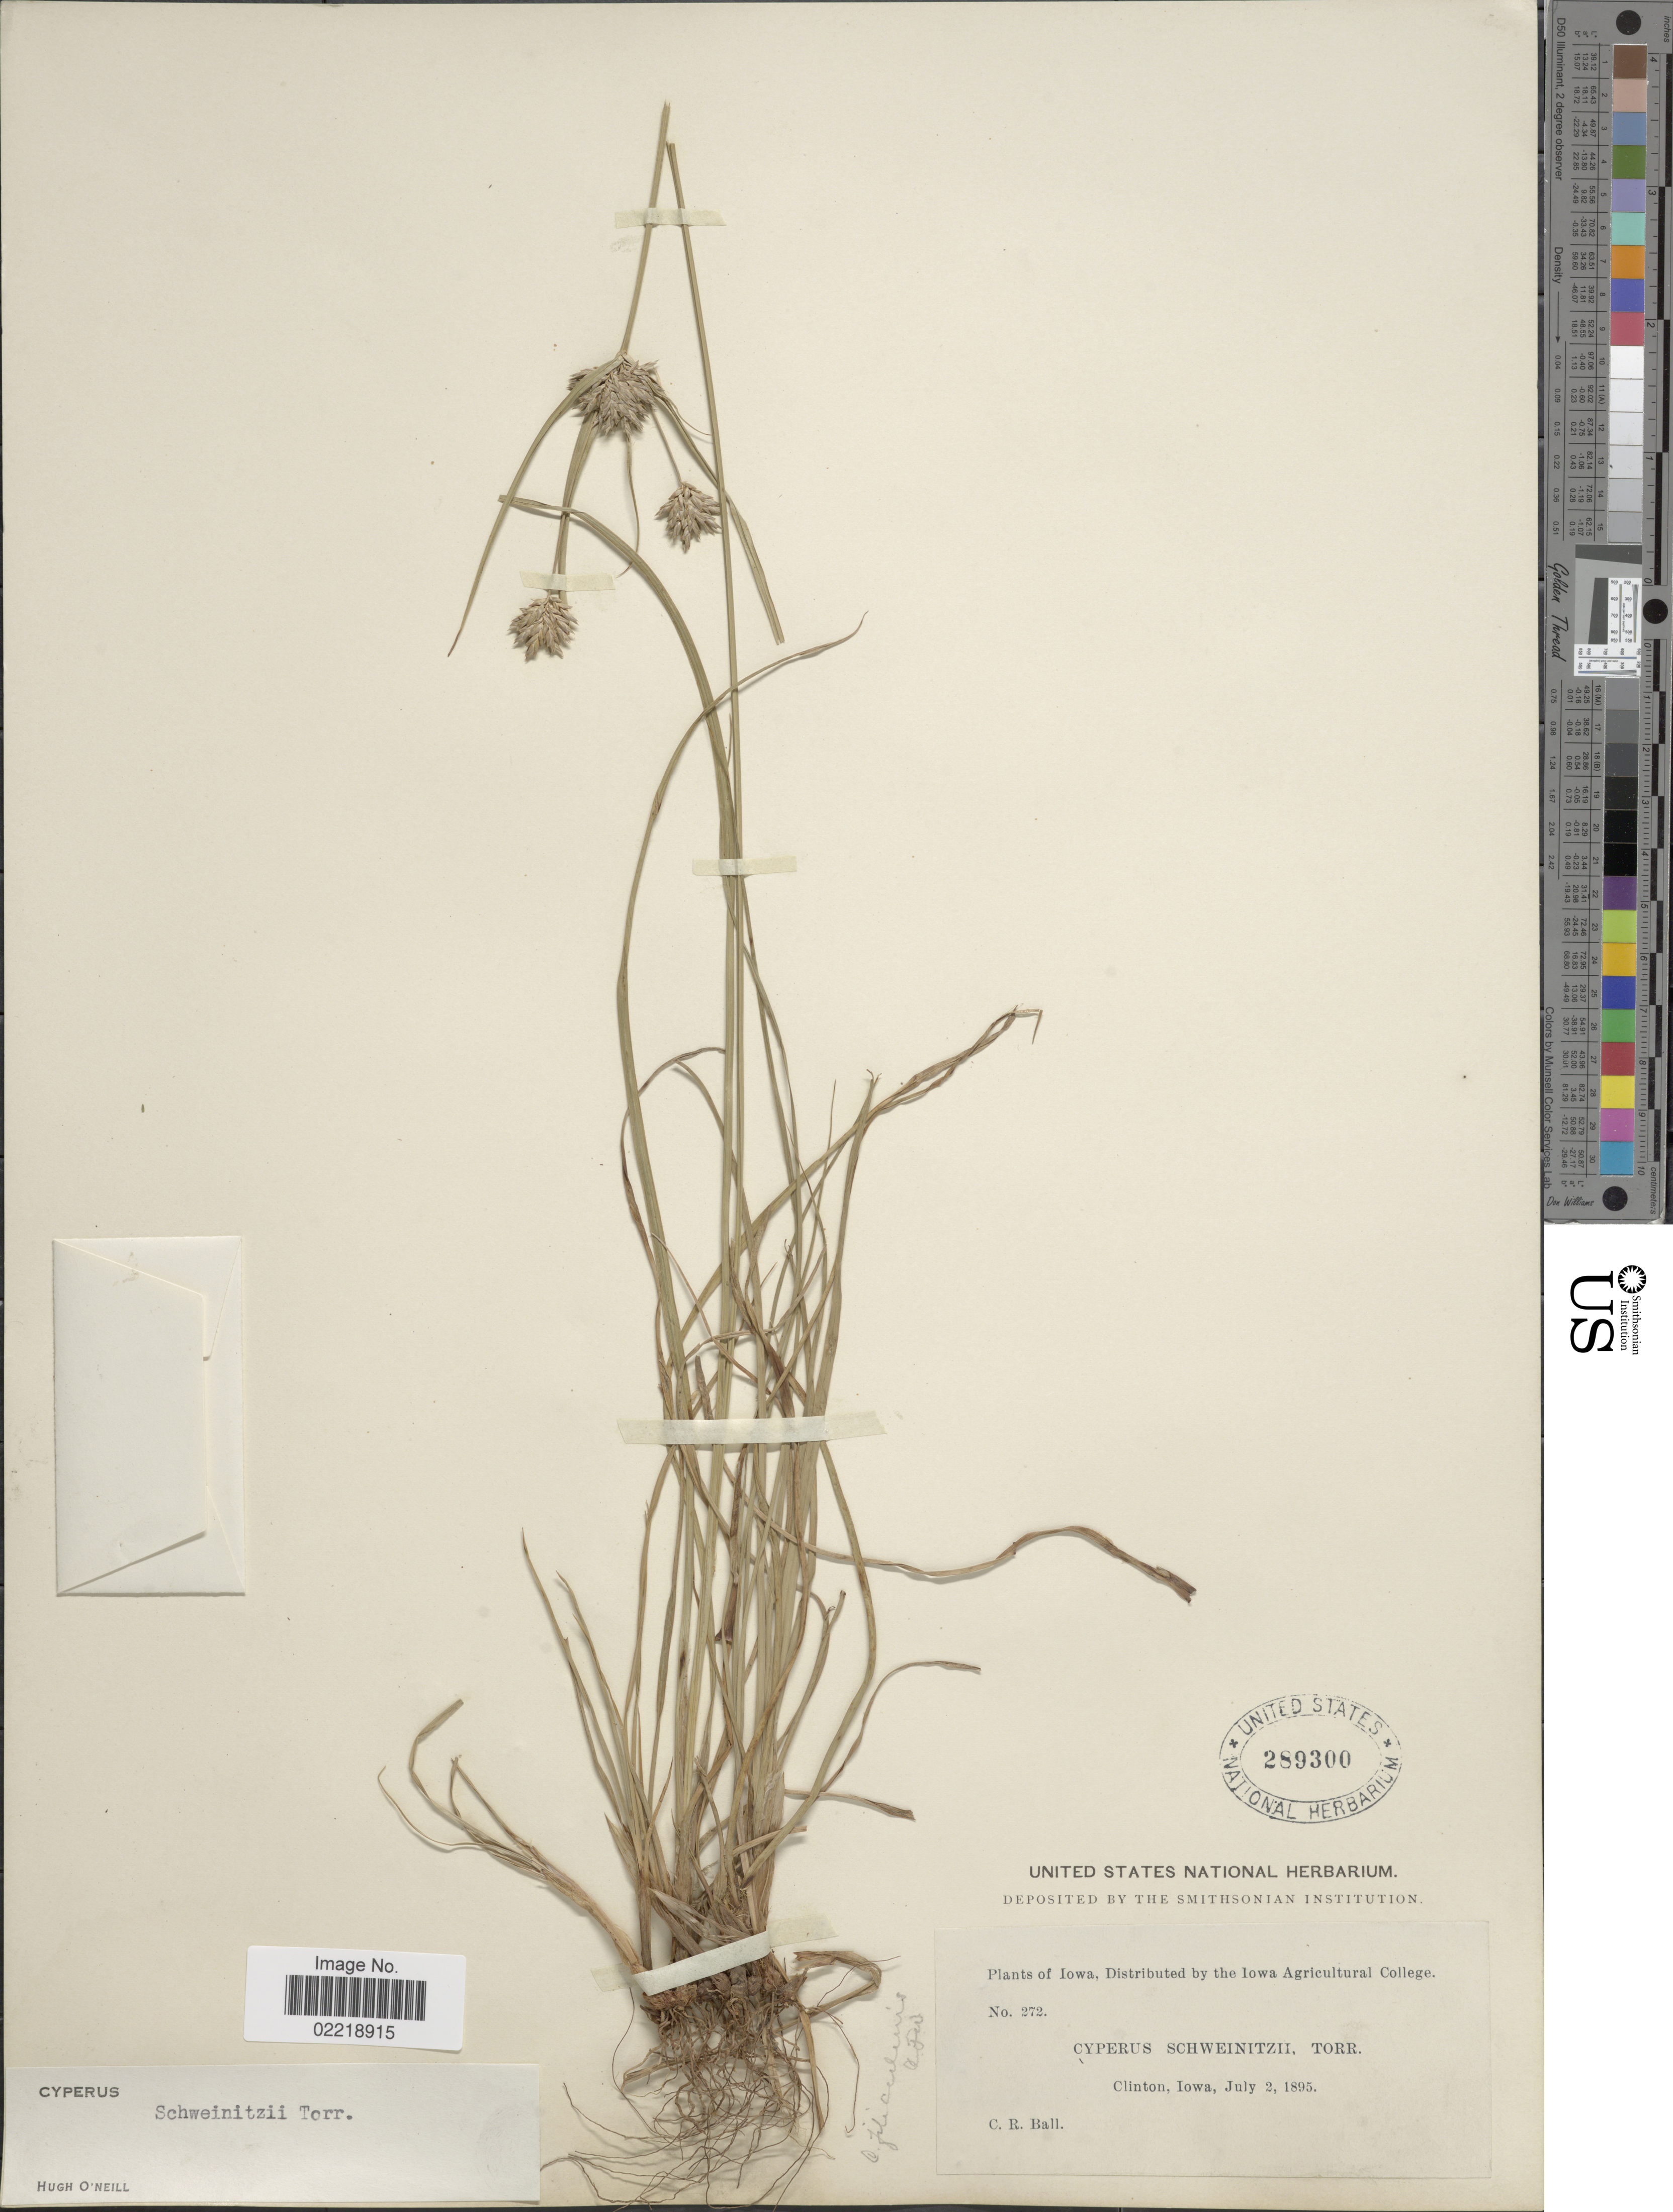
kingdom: Plantae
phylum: Tracheophyta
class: Liliopsida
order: Poales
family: Cyperaceae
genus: Cyperus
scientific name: Cyperus schweinitzii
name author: Torr.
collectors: C. R. Ball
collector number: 272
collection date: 1895-07-02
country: United States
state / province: Iowa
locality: Clinton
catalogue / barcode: US 289300